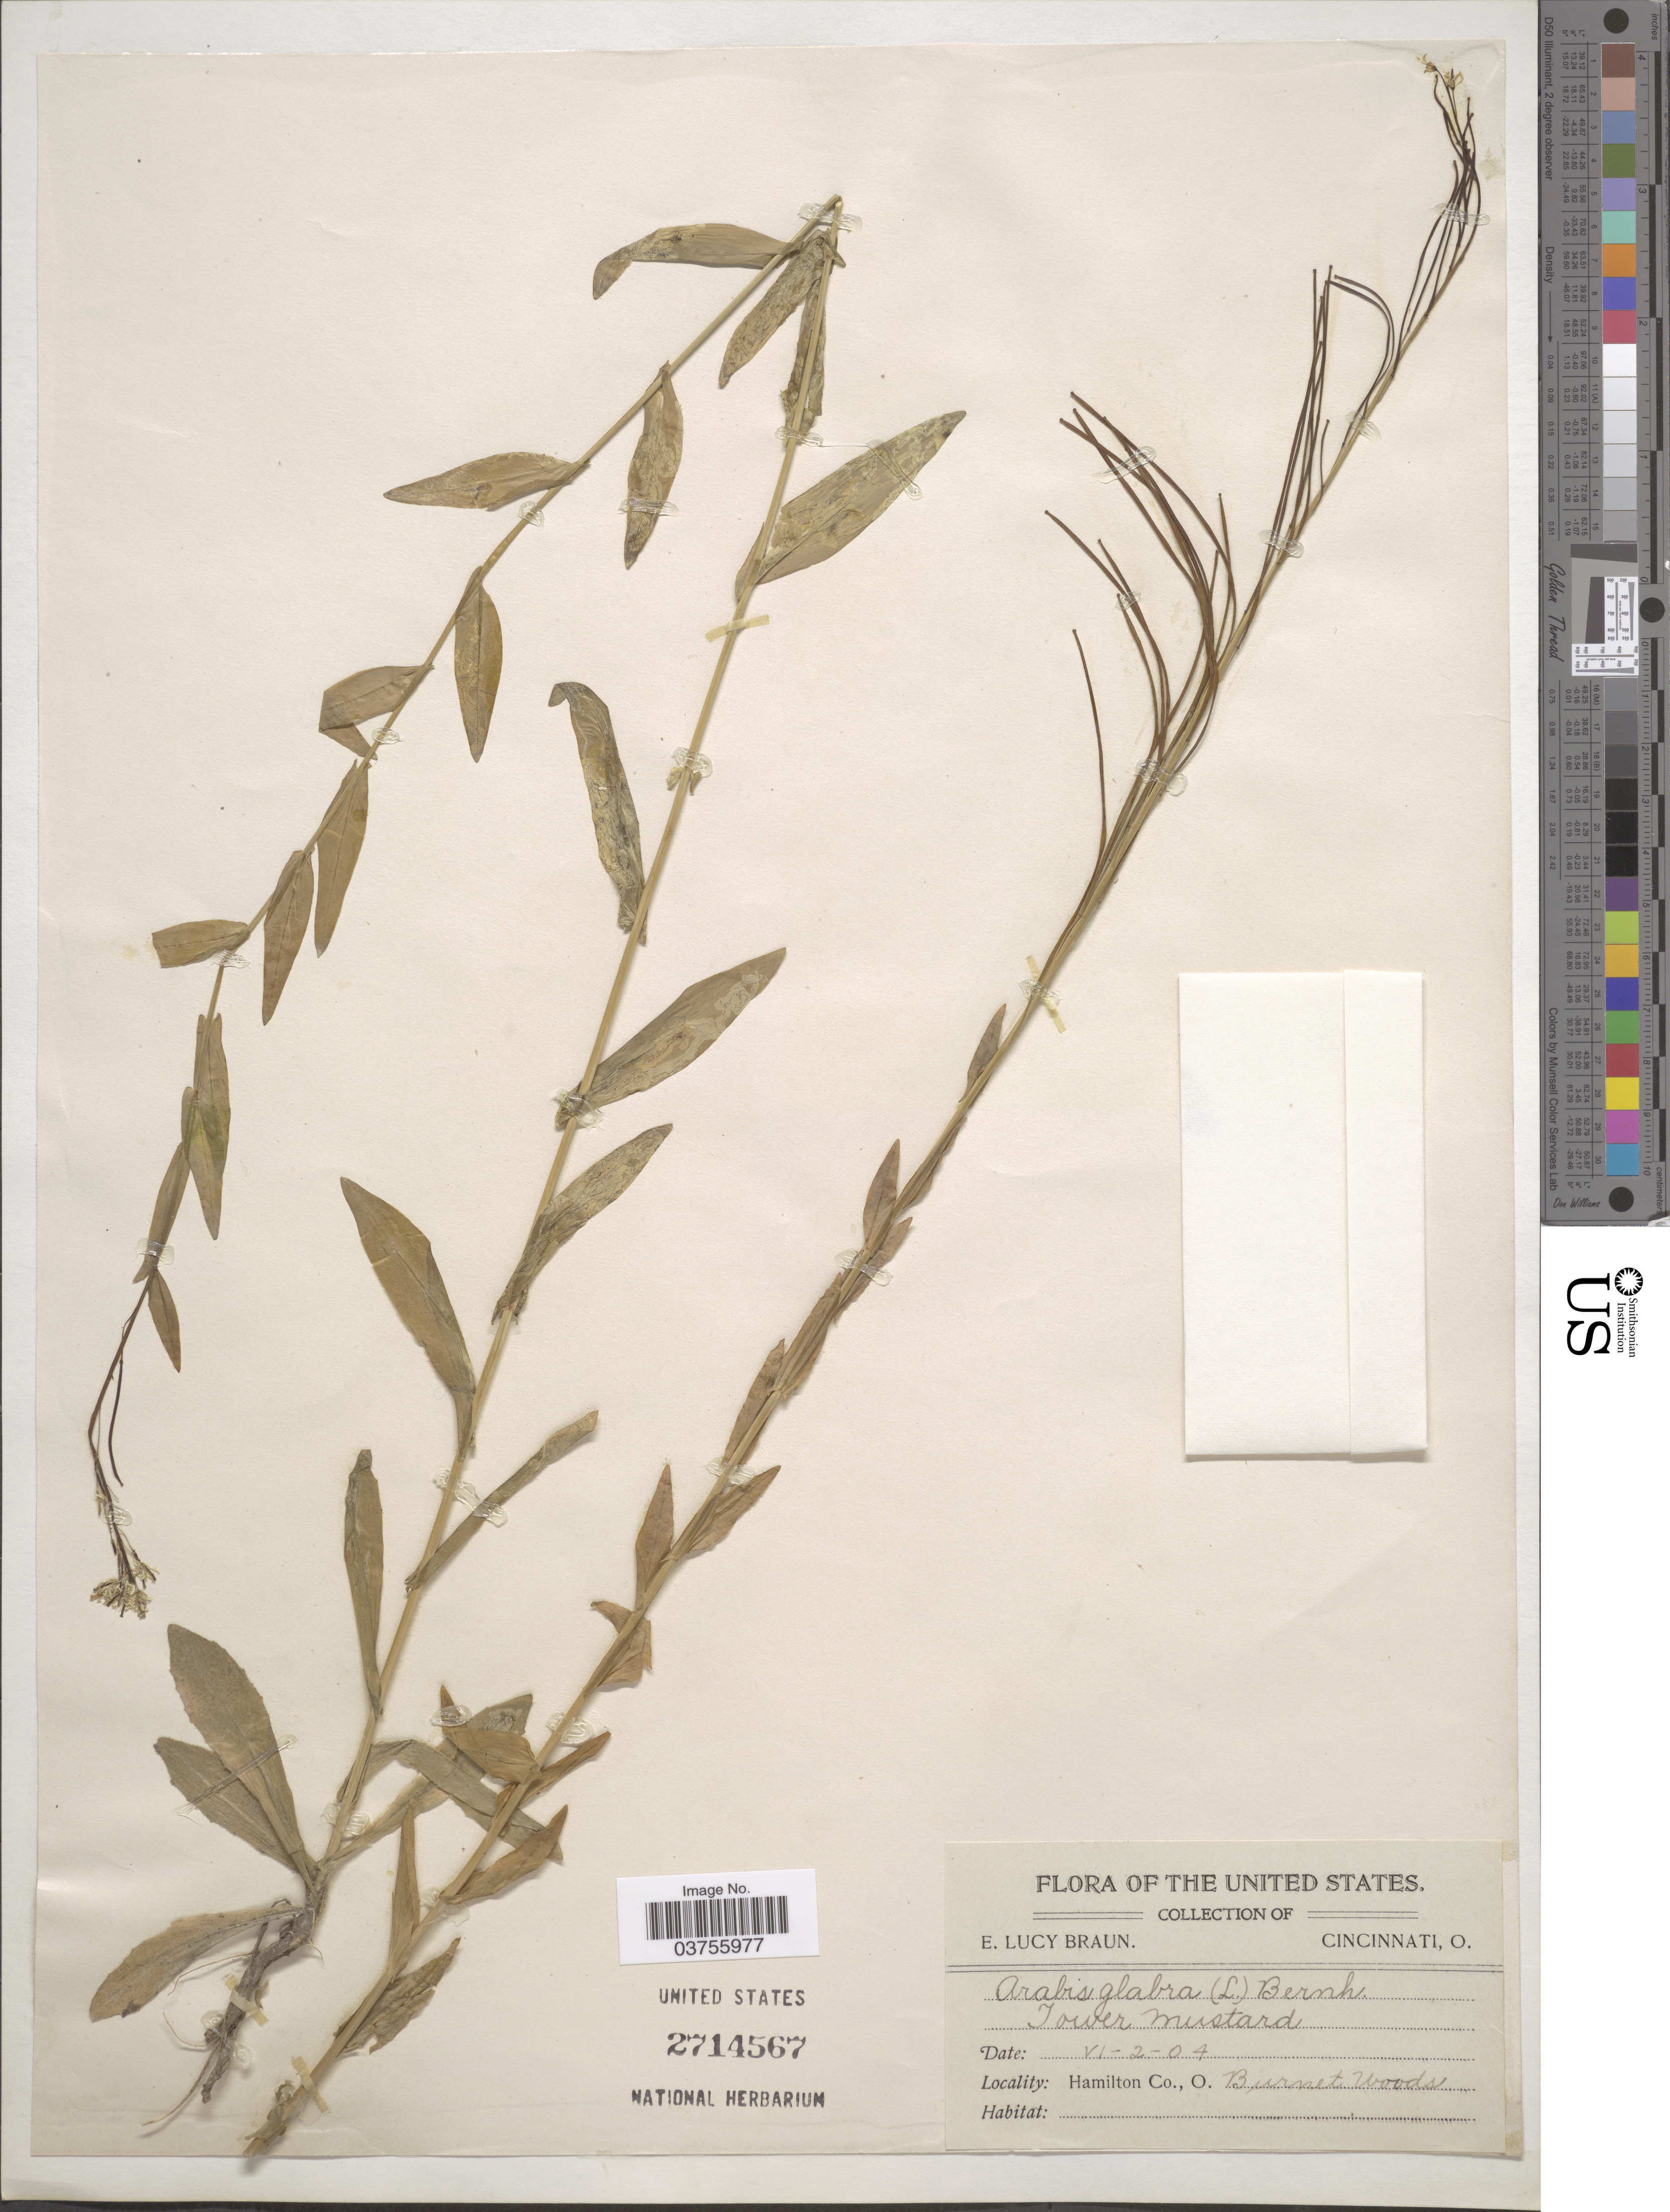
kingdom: Plantae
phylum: Tracheophyta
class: Magnoliopsida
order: Brassicales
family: Brassicaceae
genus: Turritis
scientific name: Turritis glabra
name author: L.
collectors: E. L. Braun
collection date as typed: Transcribed d/m/y: 2/6/4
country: United States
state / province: Ohio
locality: Hamilton Co. Burnet Woods.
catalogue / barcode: US 2714567